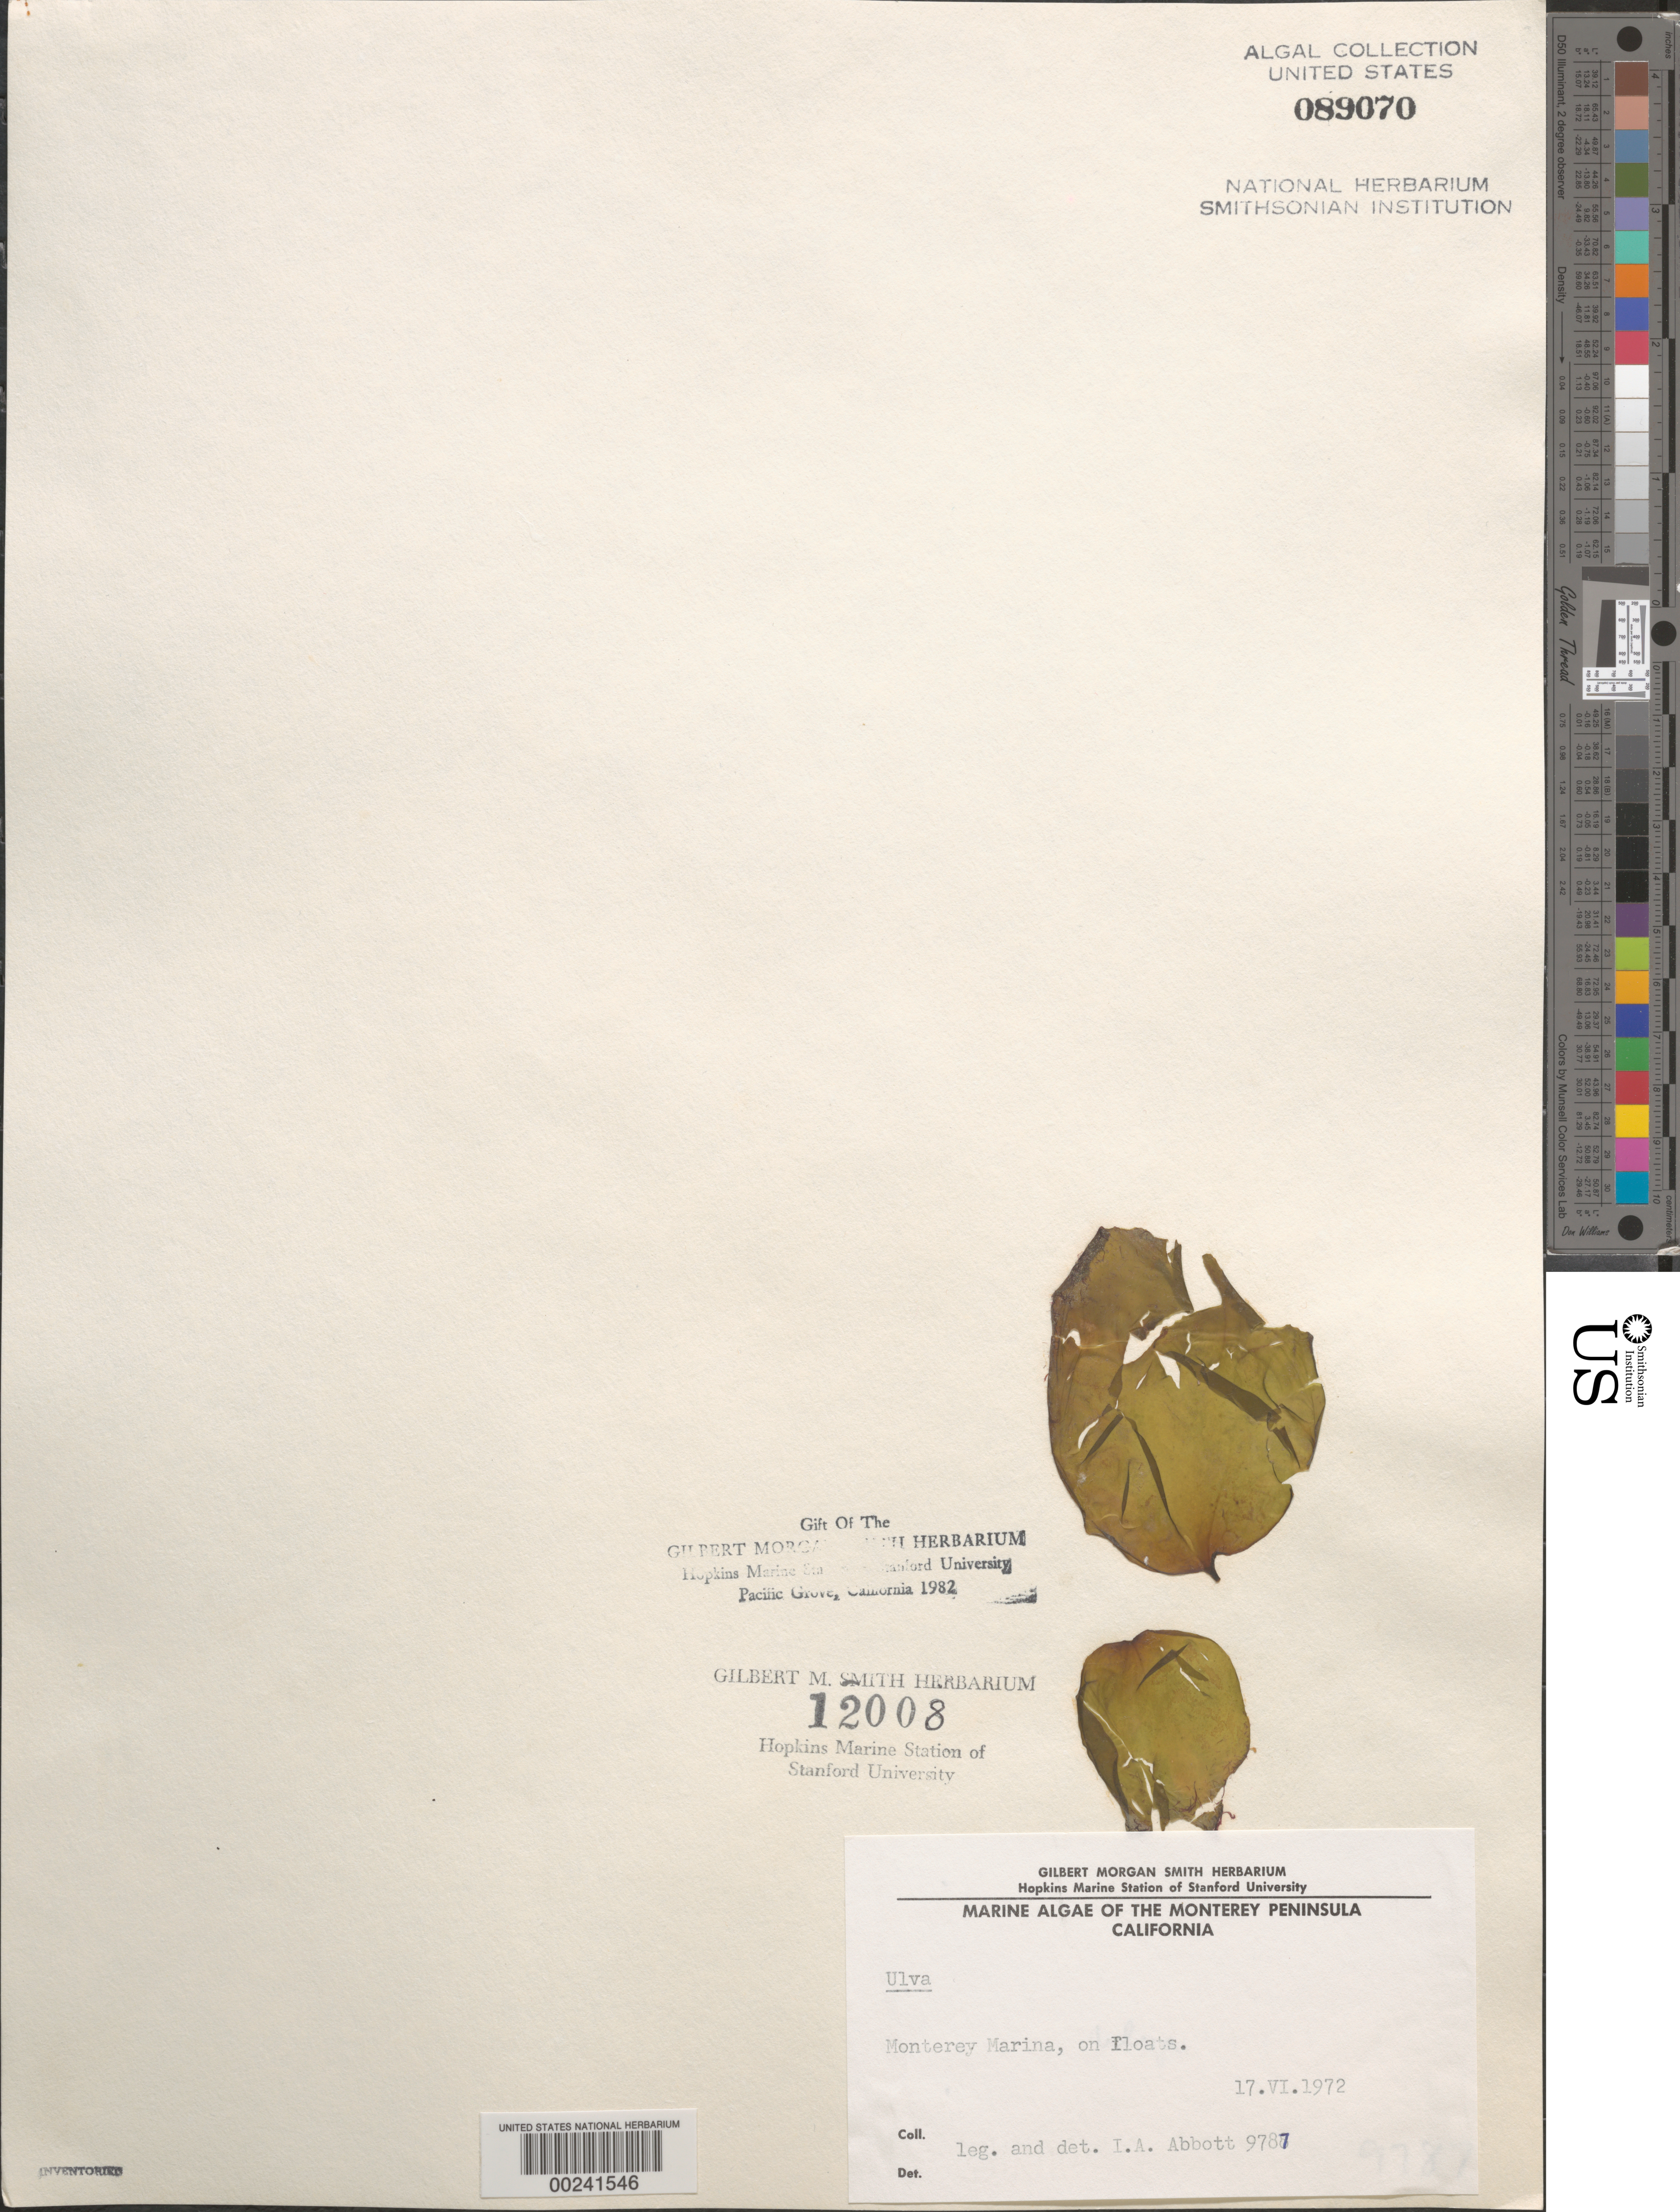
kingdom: Plantae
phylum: Chlorophyta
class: Ulvophyceae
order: Ulvales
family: Ulvaceae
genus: Ulva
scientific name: Ulva sp.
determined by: Abbott, Isabella A.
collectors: I. A. Abbott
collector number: IAA 9787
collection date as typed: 17 Jun 1972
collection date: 1972-06-17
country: United States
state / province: California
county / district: Monterey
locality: Monterey Marina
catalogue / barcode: US 89070